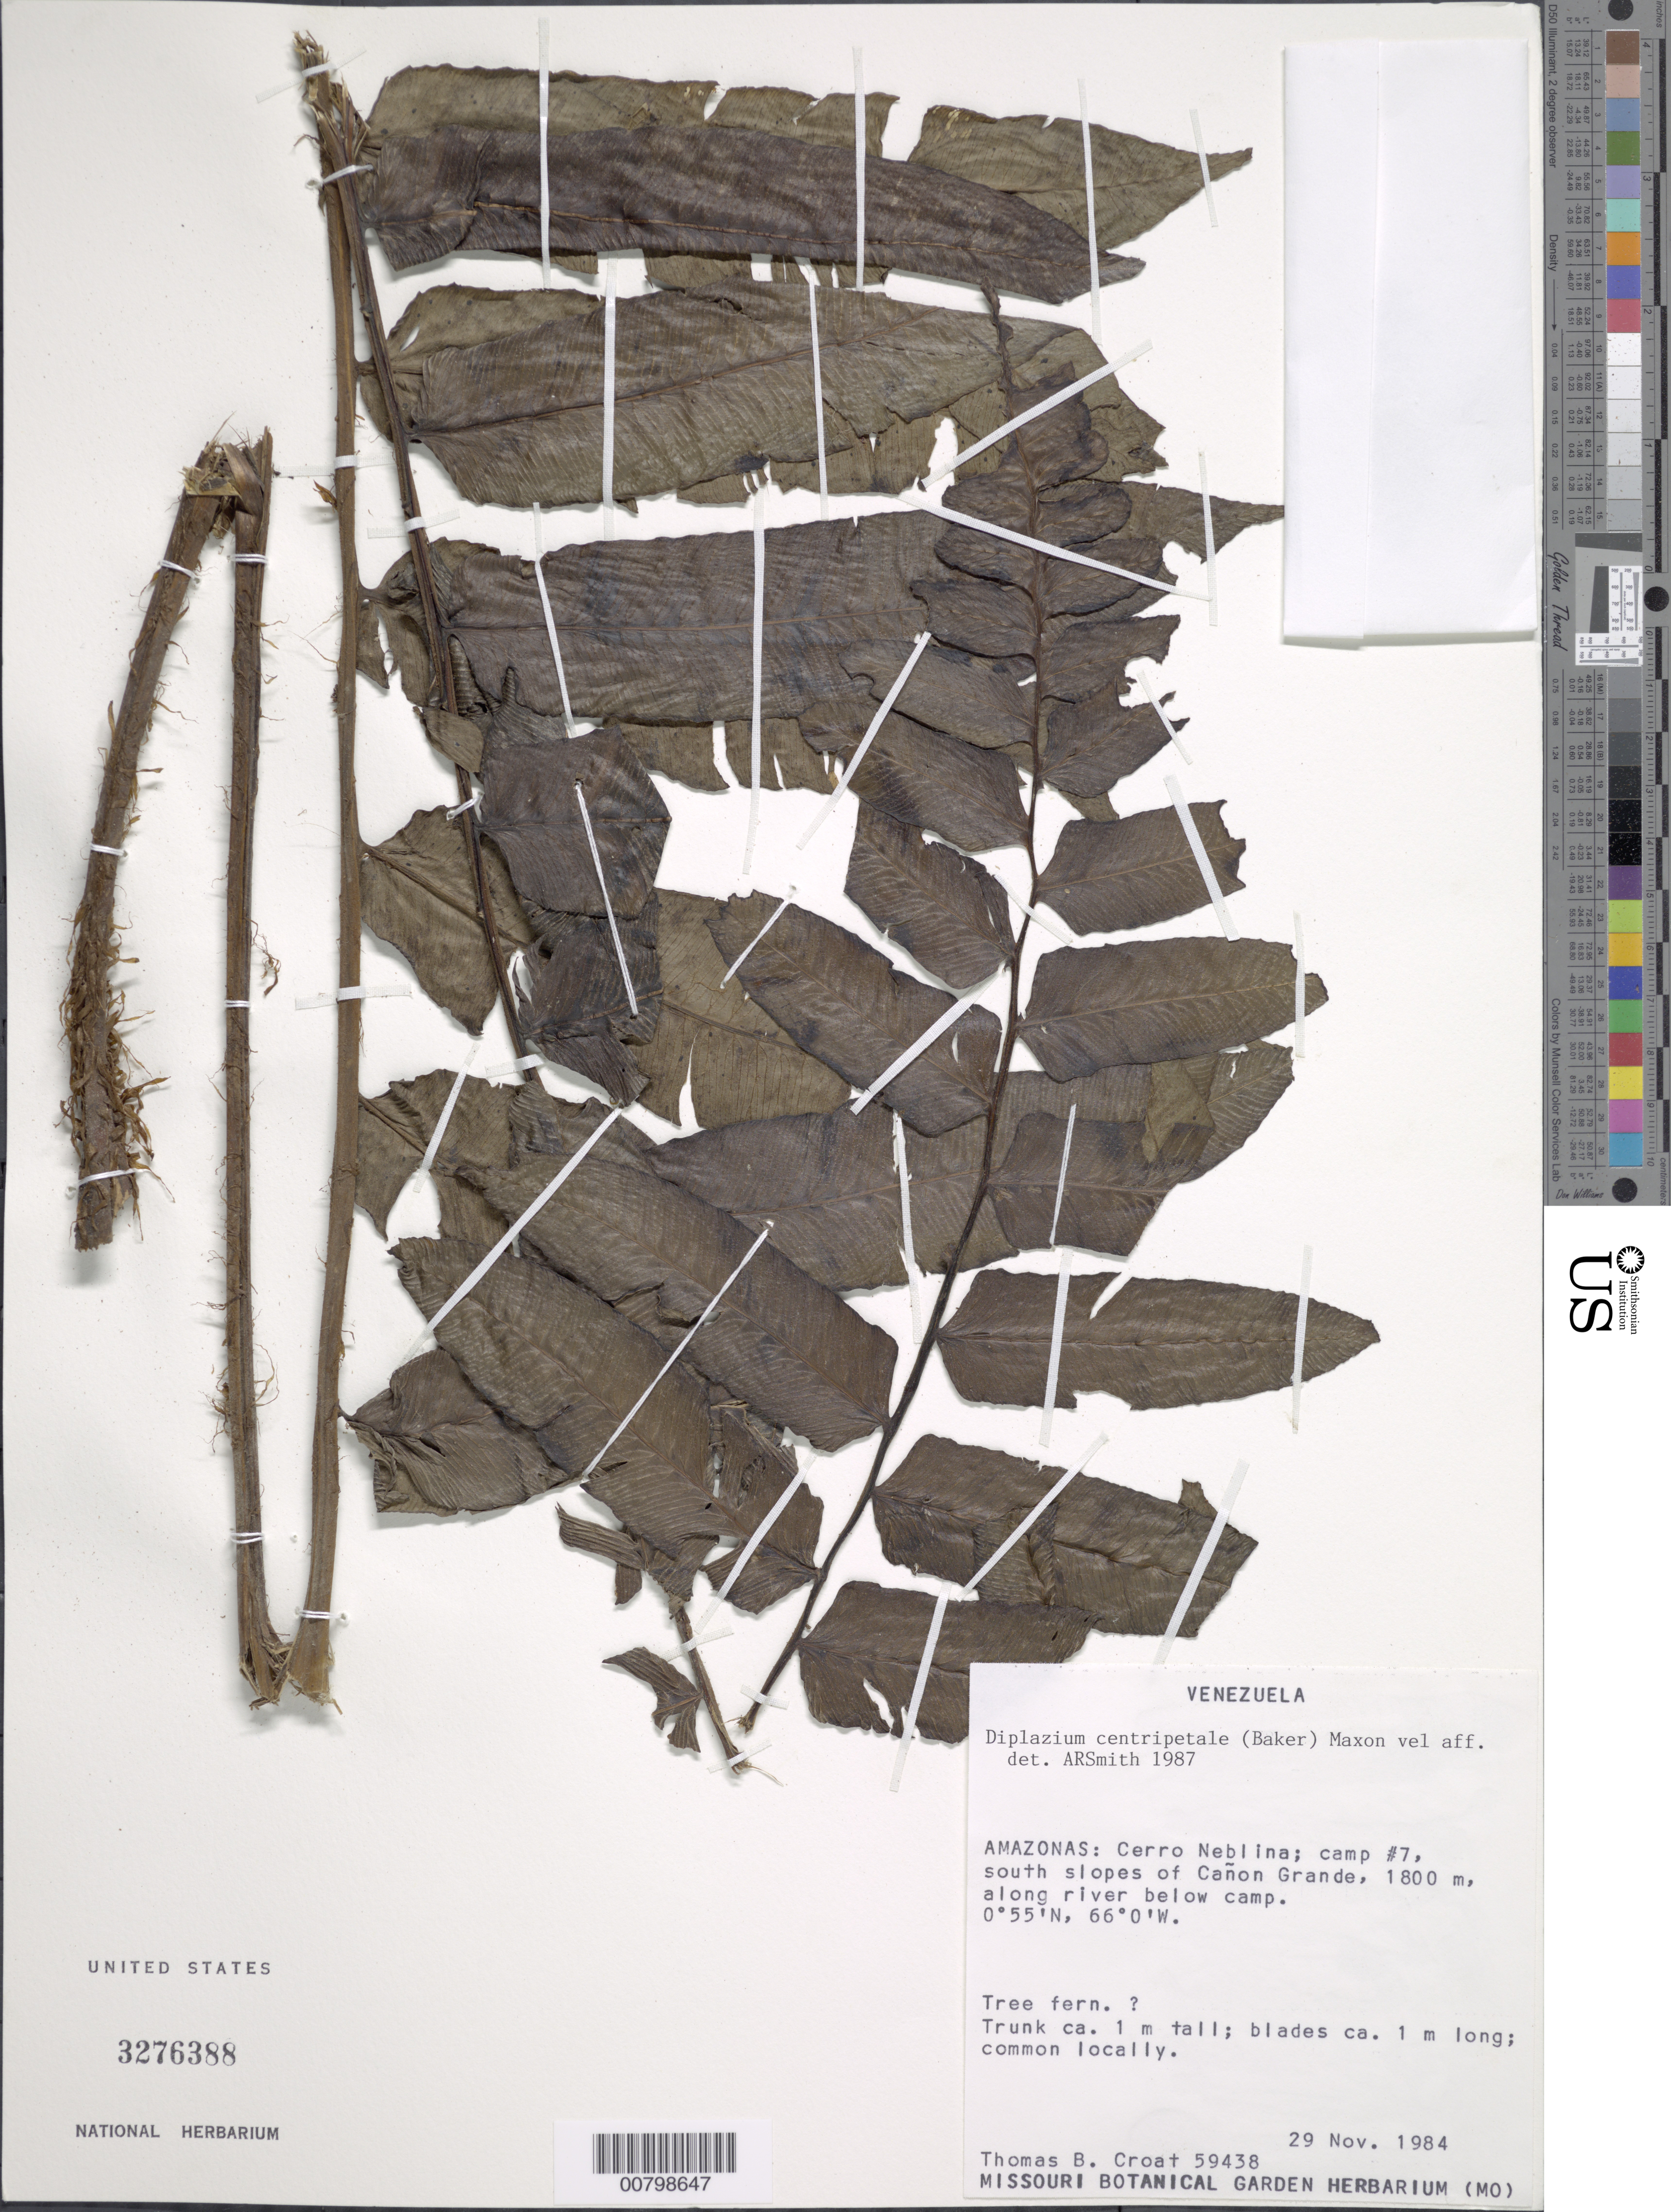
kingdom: Plantae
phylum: Tracheophyta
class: Polypodiopsida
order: Polypodiales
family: Athyriaceae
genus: Diplazium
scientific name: Diplazium centripetale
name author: (Baker) Maxon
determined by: Smith, Alan R., (UC)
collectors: T. B. Croat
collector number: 59438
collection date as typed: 29-Nov-84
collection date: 1984-11-29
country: Venezuela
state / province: Amazonas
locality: Cerro Neblina, camp #7, S slopes of Cañon Grande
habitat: Along river below camp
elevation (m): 1800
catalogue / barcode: US 3276388